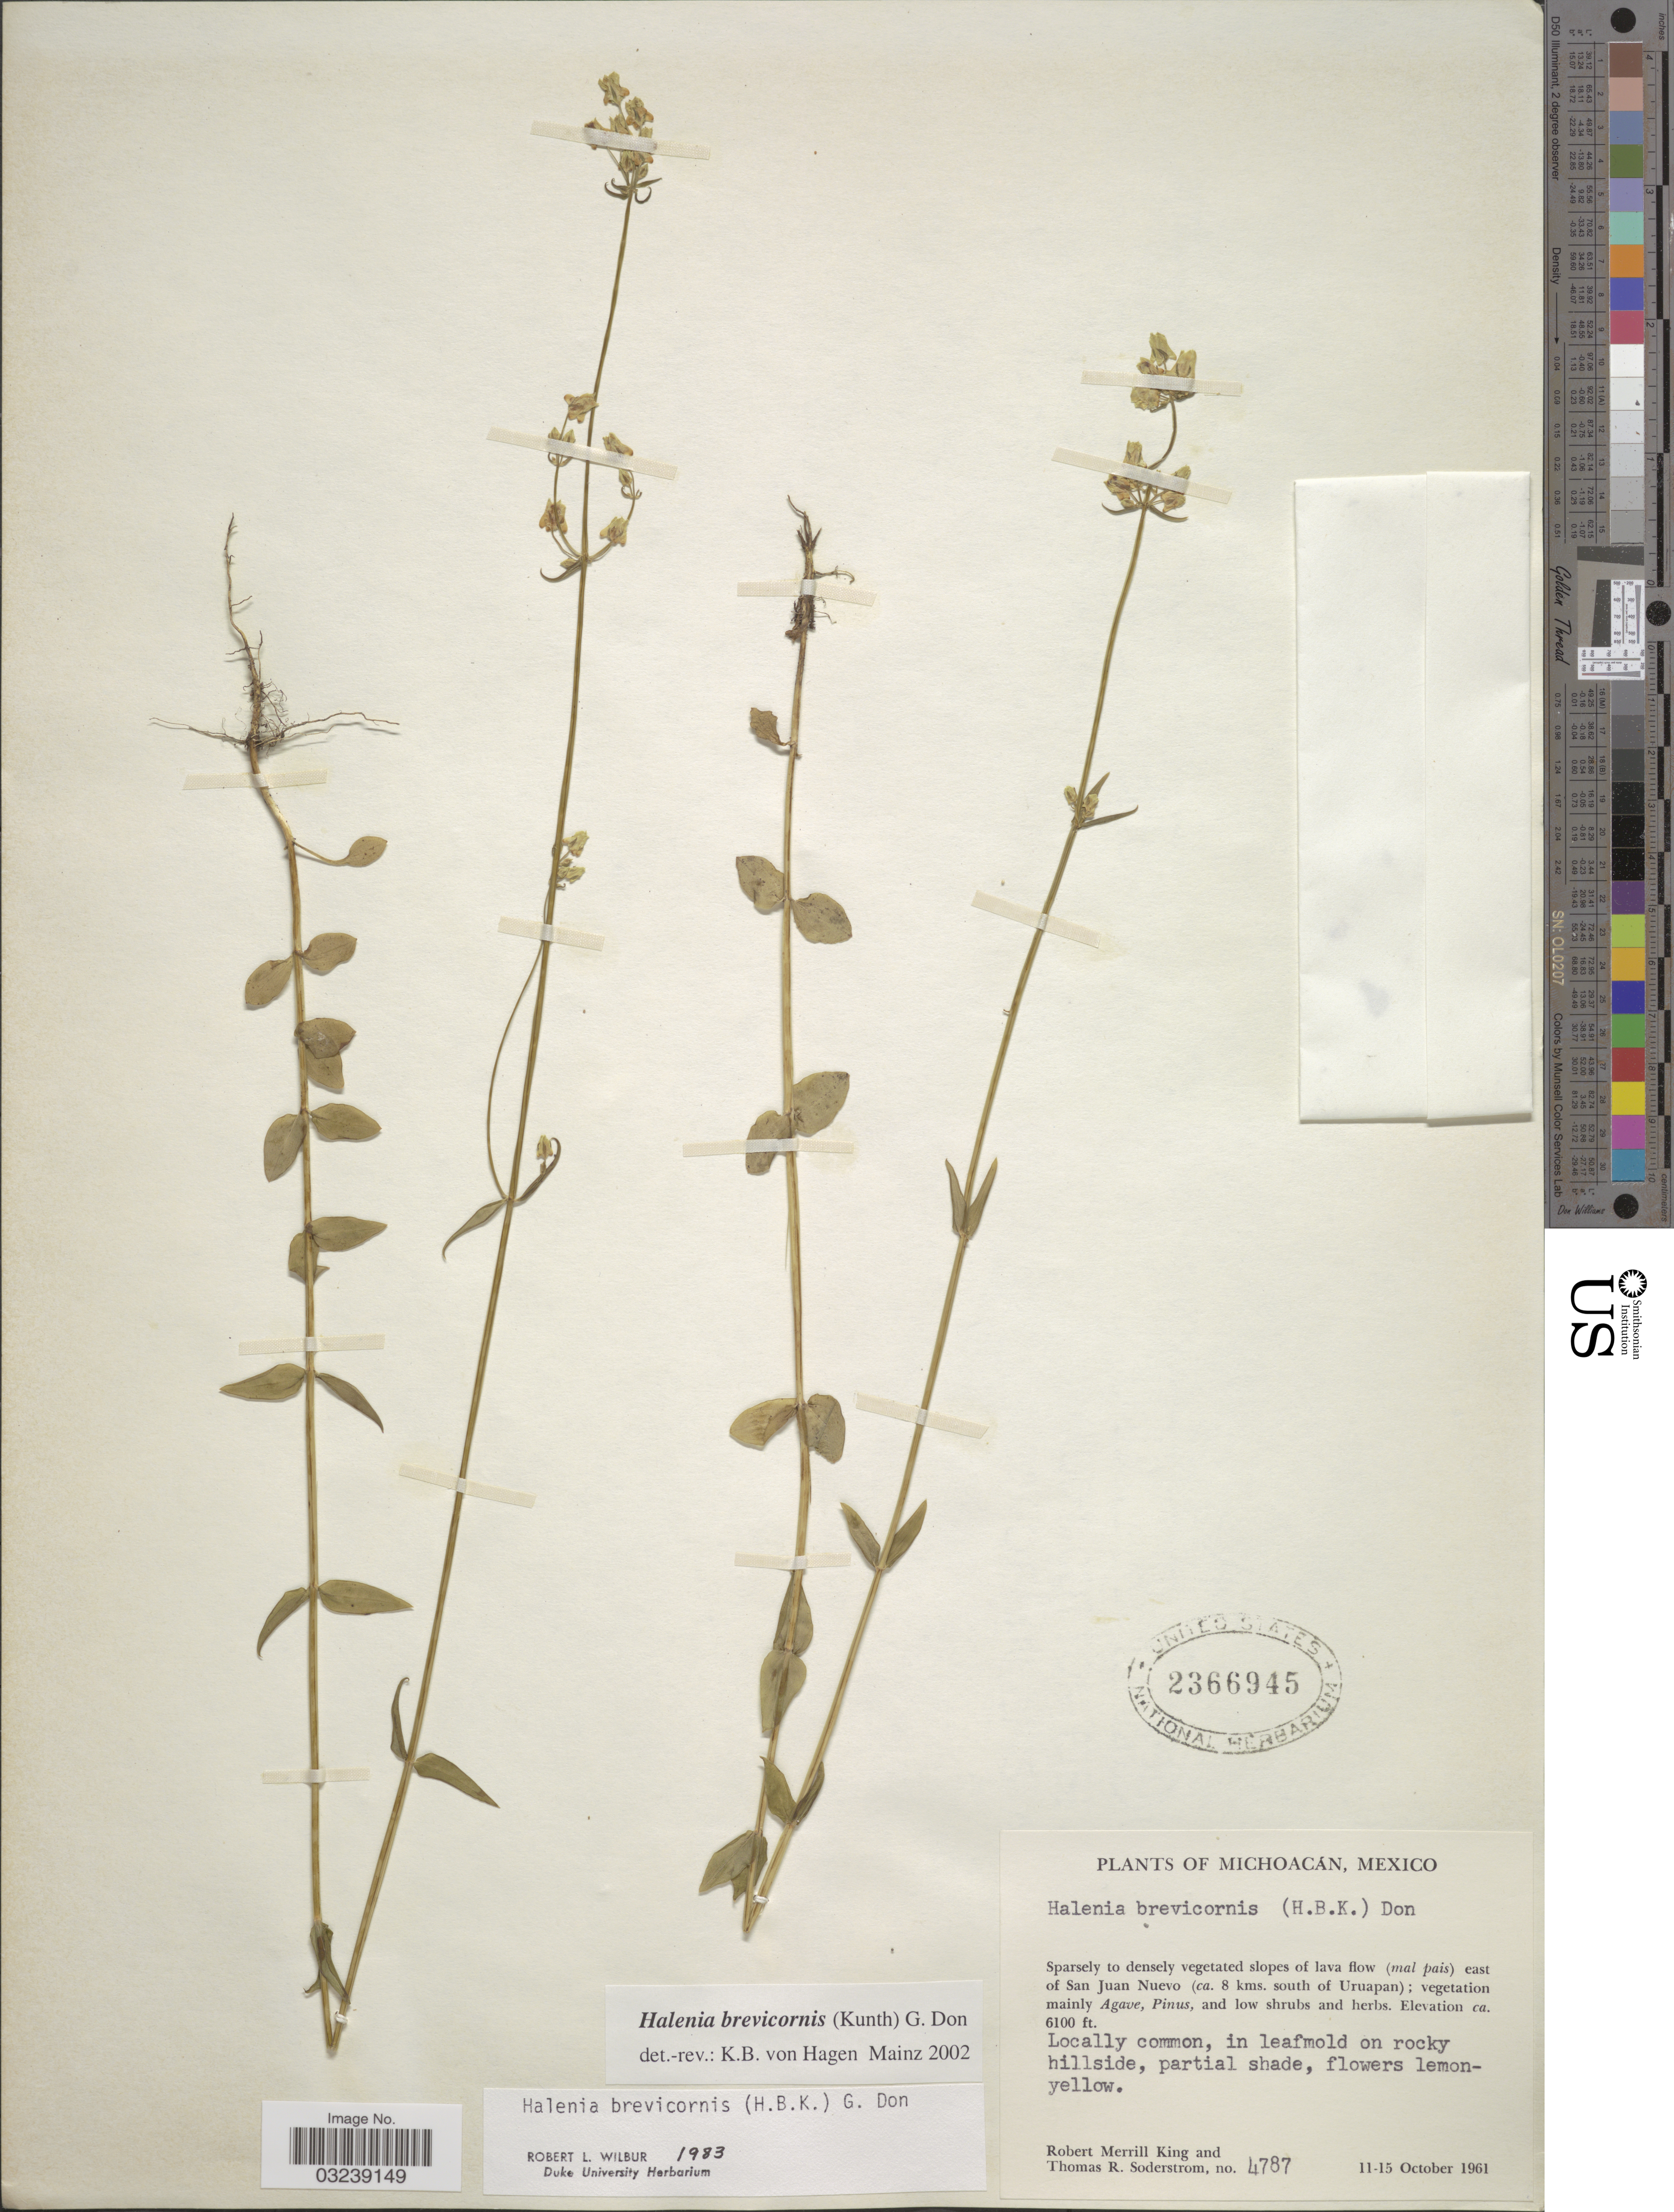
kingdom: Plantae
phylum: Tracheophyta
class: Magnoliopsida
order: Gentianales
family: Gentianaceae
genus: Halenia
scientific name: Halenia brevicornis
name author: (Kunth) G. Don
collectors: R. M. King & T. R. Soderstrom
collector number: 4787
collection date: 1961-10-11/1961-10-15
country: Mexico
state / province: Michoacán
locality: Sparsely to densely vegetated slopes of lava flow (mal pais) east of San Juan Nuevo (ca. 8 kms. south of Uruapan).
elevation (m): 1859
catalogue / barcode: US 2366945